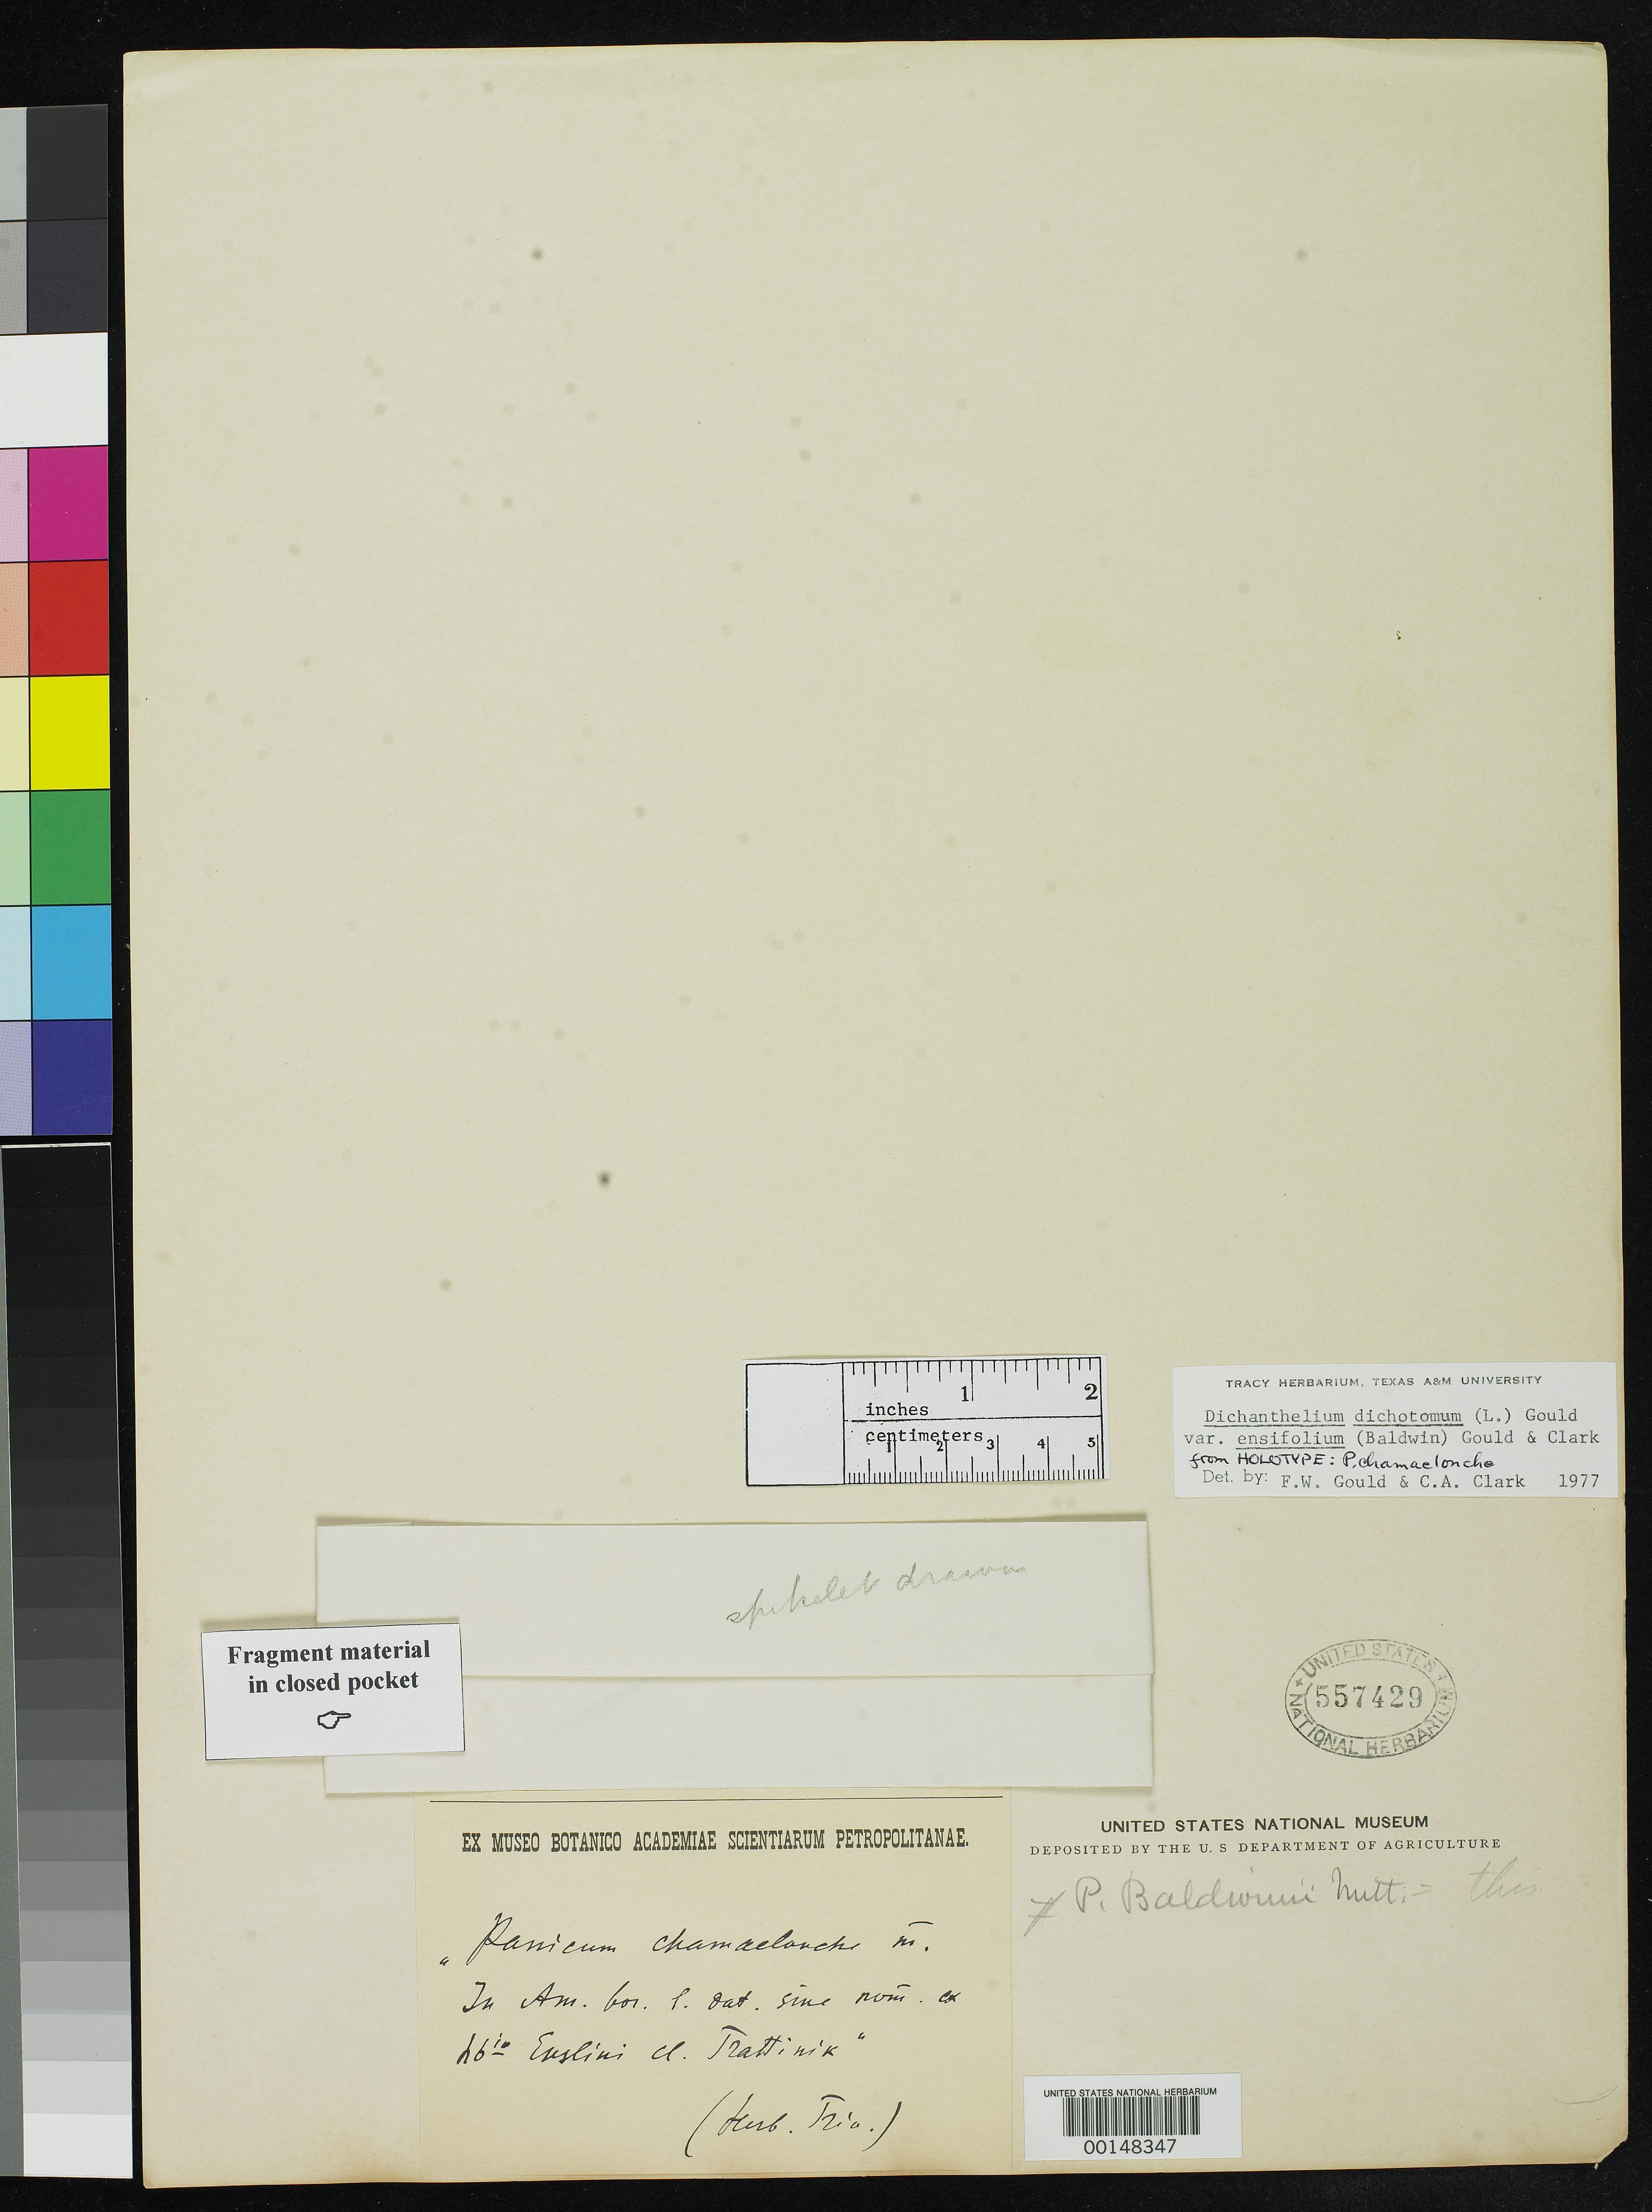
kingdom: Plantae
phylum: Tracheophyta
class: Liliopsida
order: Poales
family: Poaceae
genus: Panicum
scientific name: Panicum chamaelonche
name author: Trin.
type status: Type Fragment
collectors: A. Enslen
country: United States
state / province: Georgia / Louisiana / North Carolina / South Carolina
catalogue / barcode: US 557429